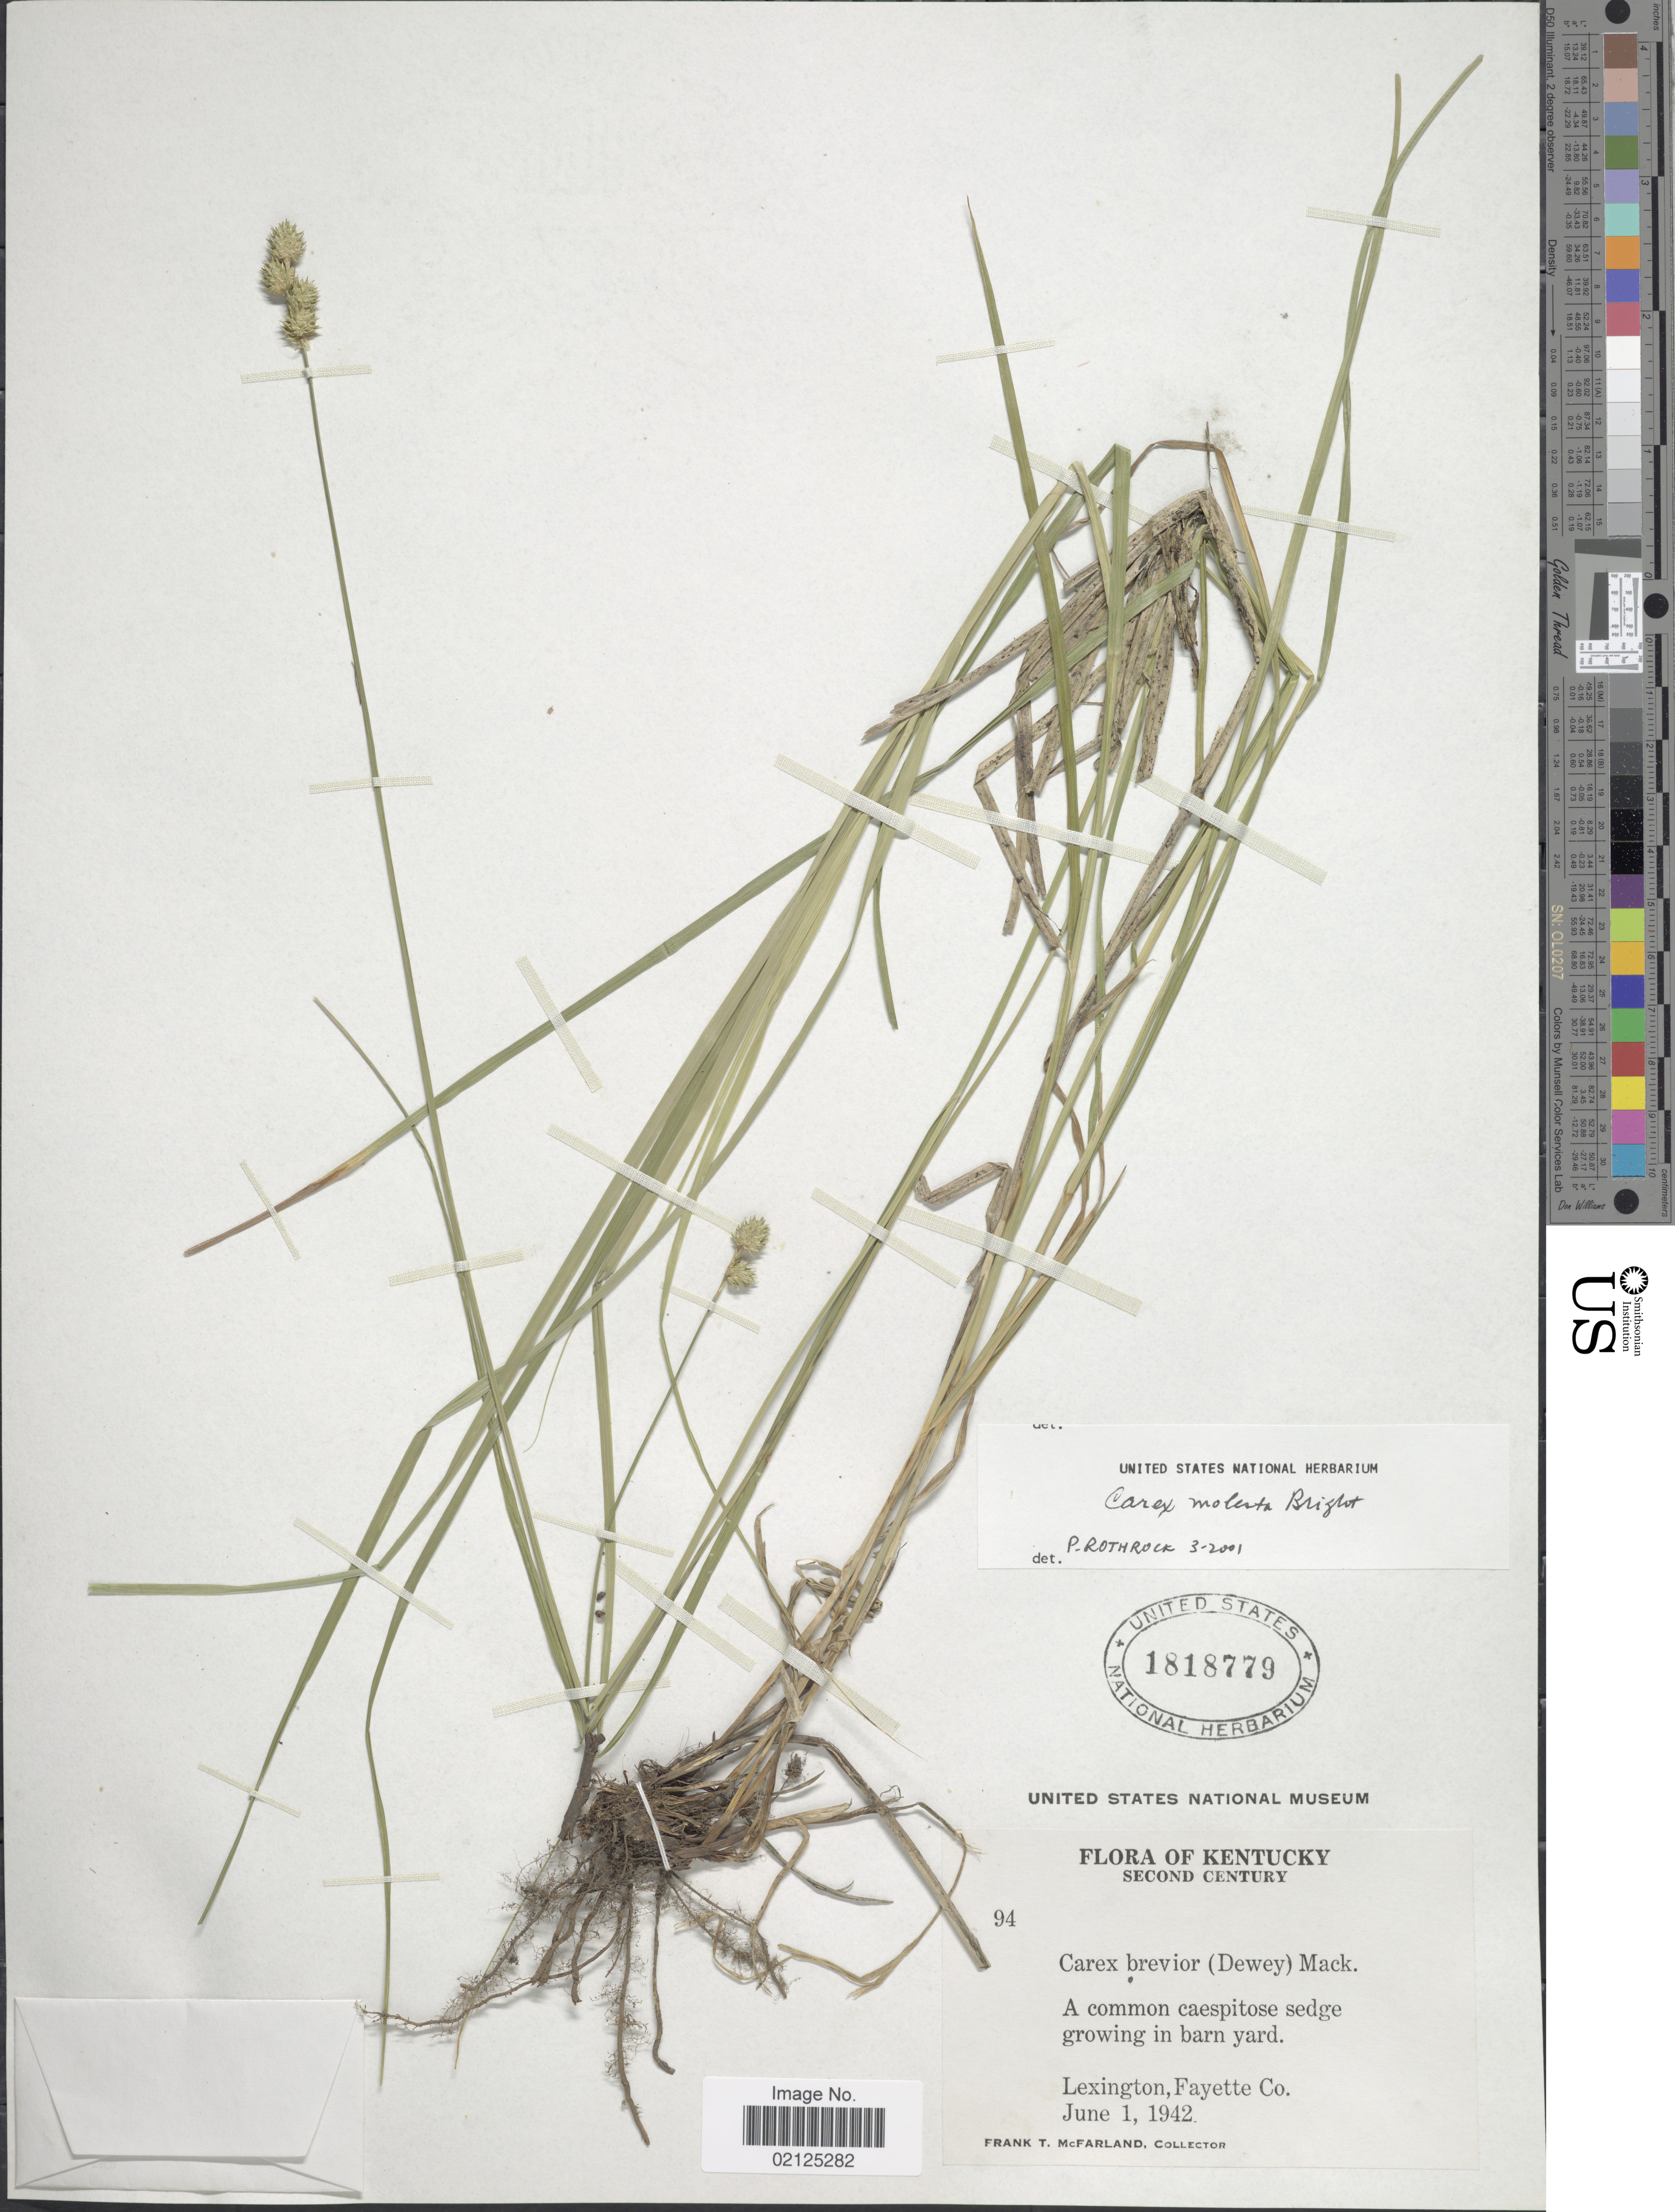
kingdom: Plantae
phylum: Tracheophyta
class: Liliopsida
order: Poales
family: Cyperaceae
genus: Carex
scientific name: Carex molesta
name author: Mack.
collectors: F. McFarland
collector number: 94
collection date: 1942-06-01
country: United States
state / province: Kentucky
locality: Second Century, Lexington, Fayette Co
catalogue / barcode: US 1818779